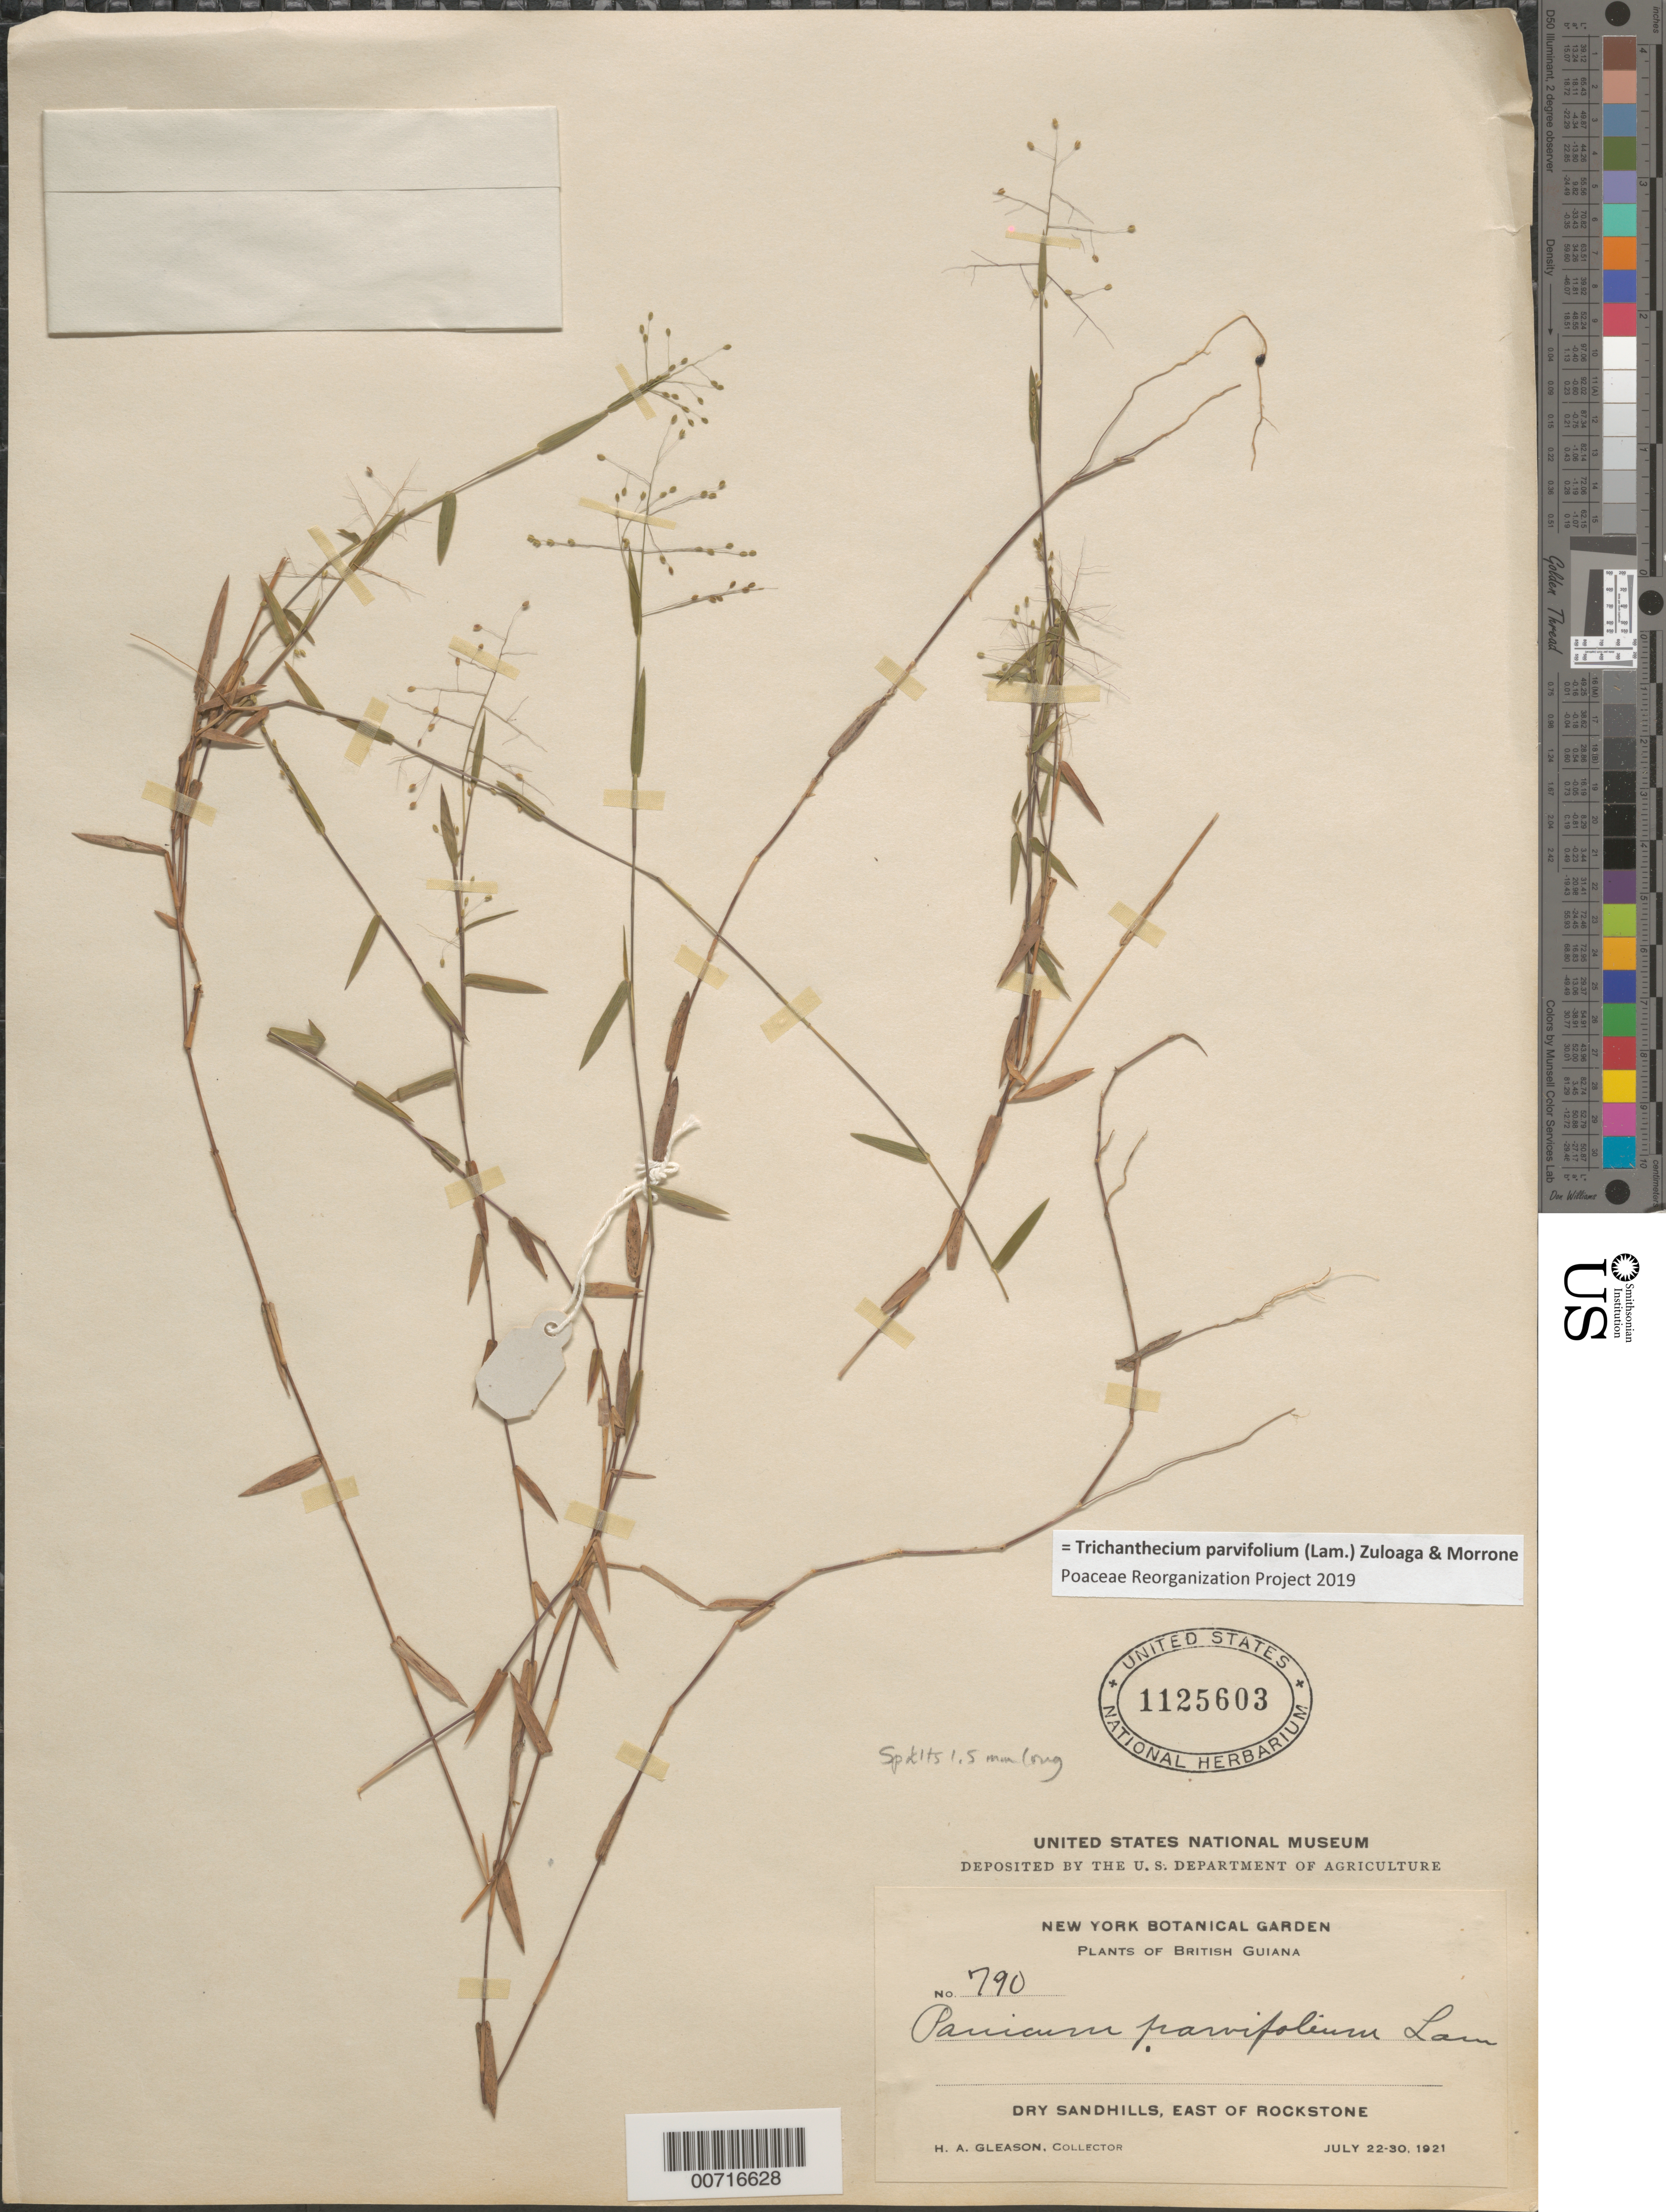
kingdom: Plantae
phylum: Tracheophyta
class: Liliopsida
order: Poales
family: Poaceae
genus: Trichanthecium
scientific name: Trichanthecium parvifolium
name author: (Lam.) Zuloaga & Morrone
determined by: Poaceae Reorganization Project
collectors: H. A. Gleason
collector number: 790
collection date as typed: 22-Jul-21 to 30-Jul-21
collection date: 1921-07-22/1921-07-30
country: Guyana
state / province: U. Demerara-Berbice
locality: Rockstone, E of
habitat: Dry sandhills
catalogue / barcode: US 1125603